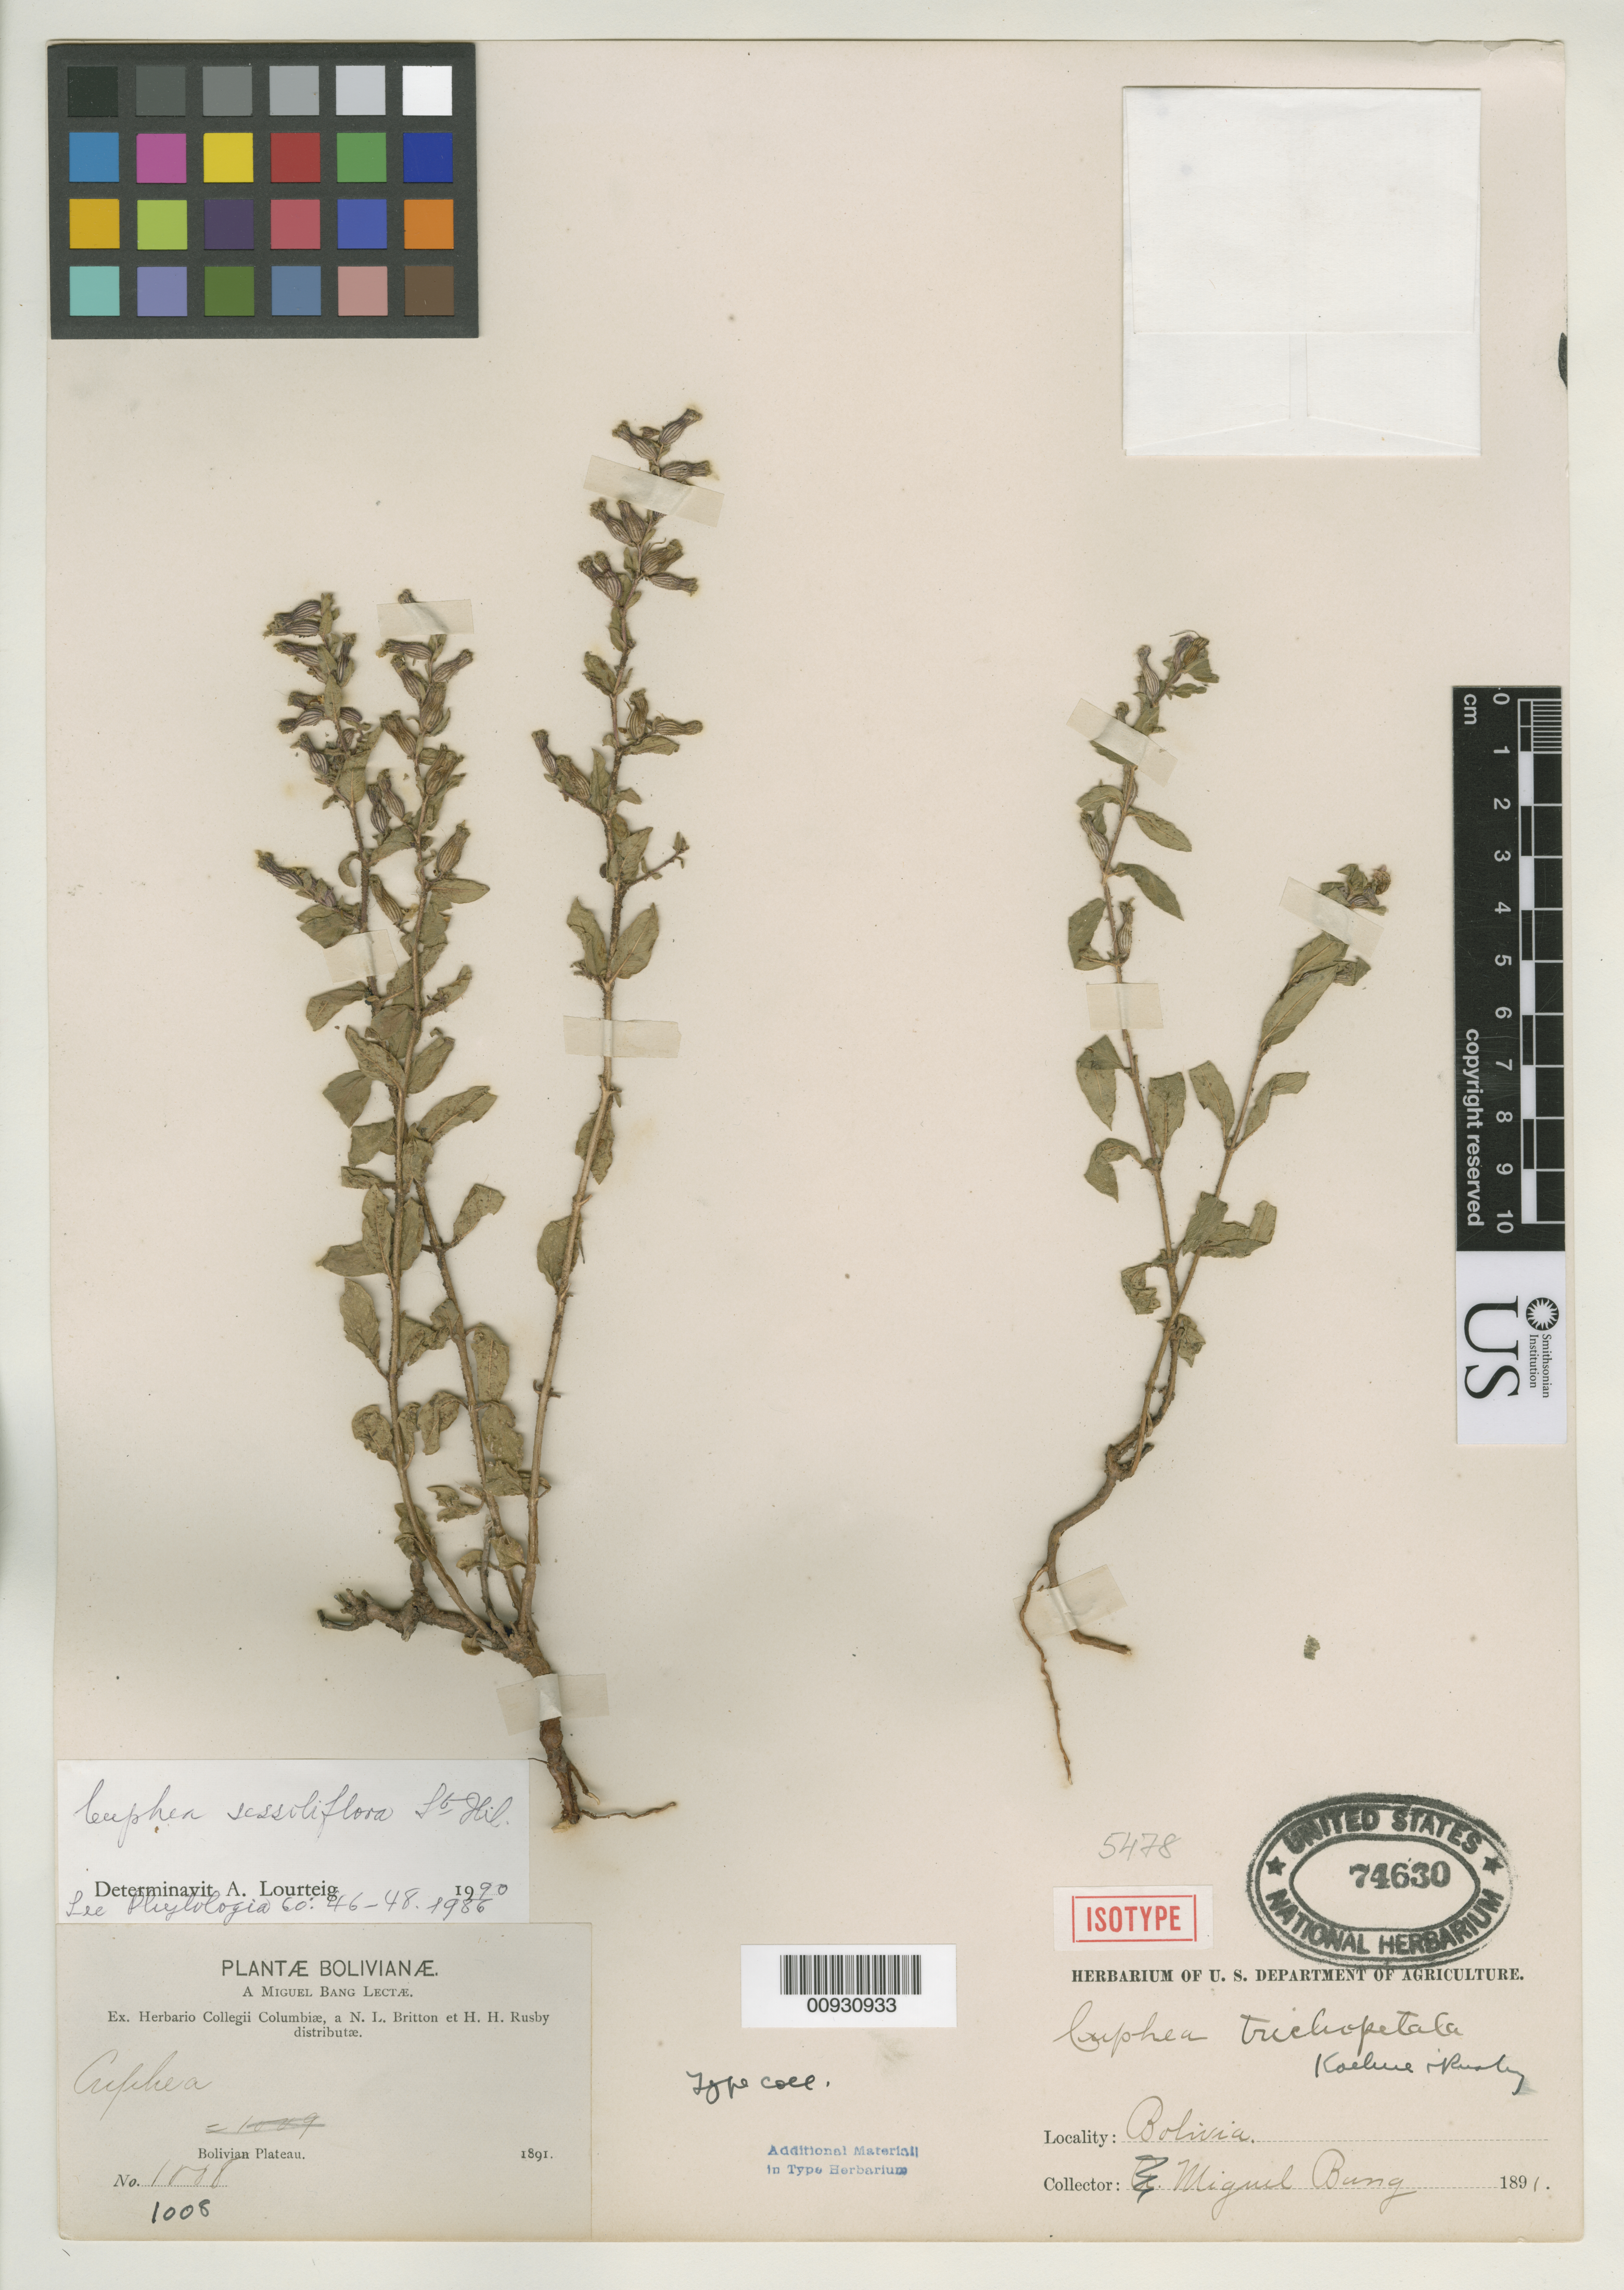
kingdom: Plantae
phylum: Tracheophyta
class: Magnoliopsida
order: Myrtales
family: Lythraceae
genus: Cuphea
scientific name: Cuphea trichopetala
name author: Koehne & Rusby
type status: Isotype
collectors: M. Bang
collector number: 1008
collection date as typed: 1891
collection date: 1891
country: Bolivia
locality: Bolivian Plateau.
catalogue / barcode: US 74630